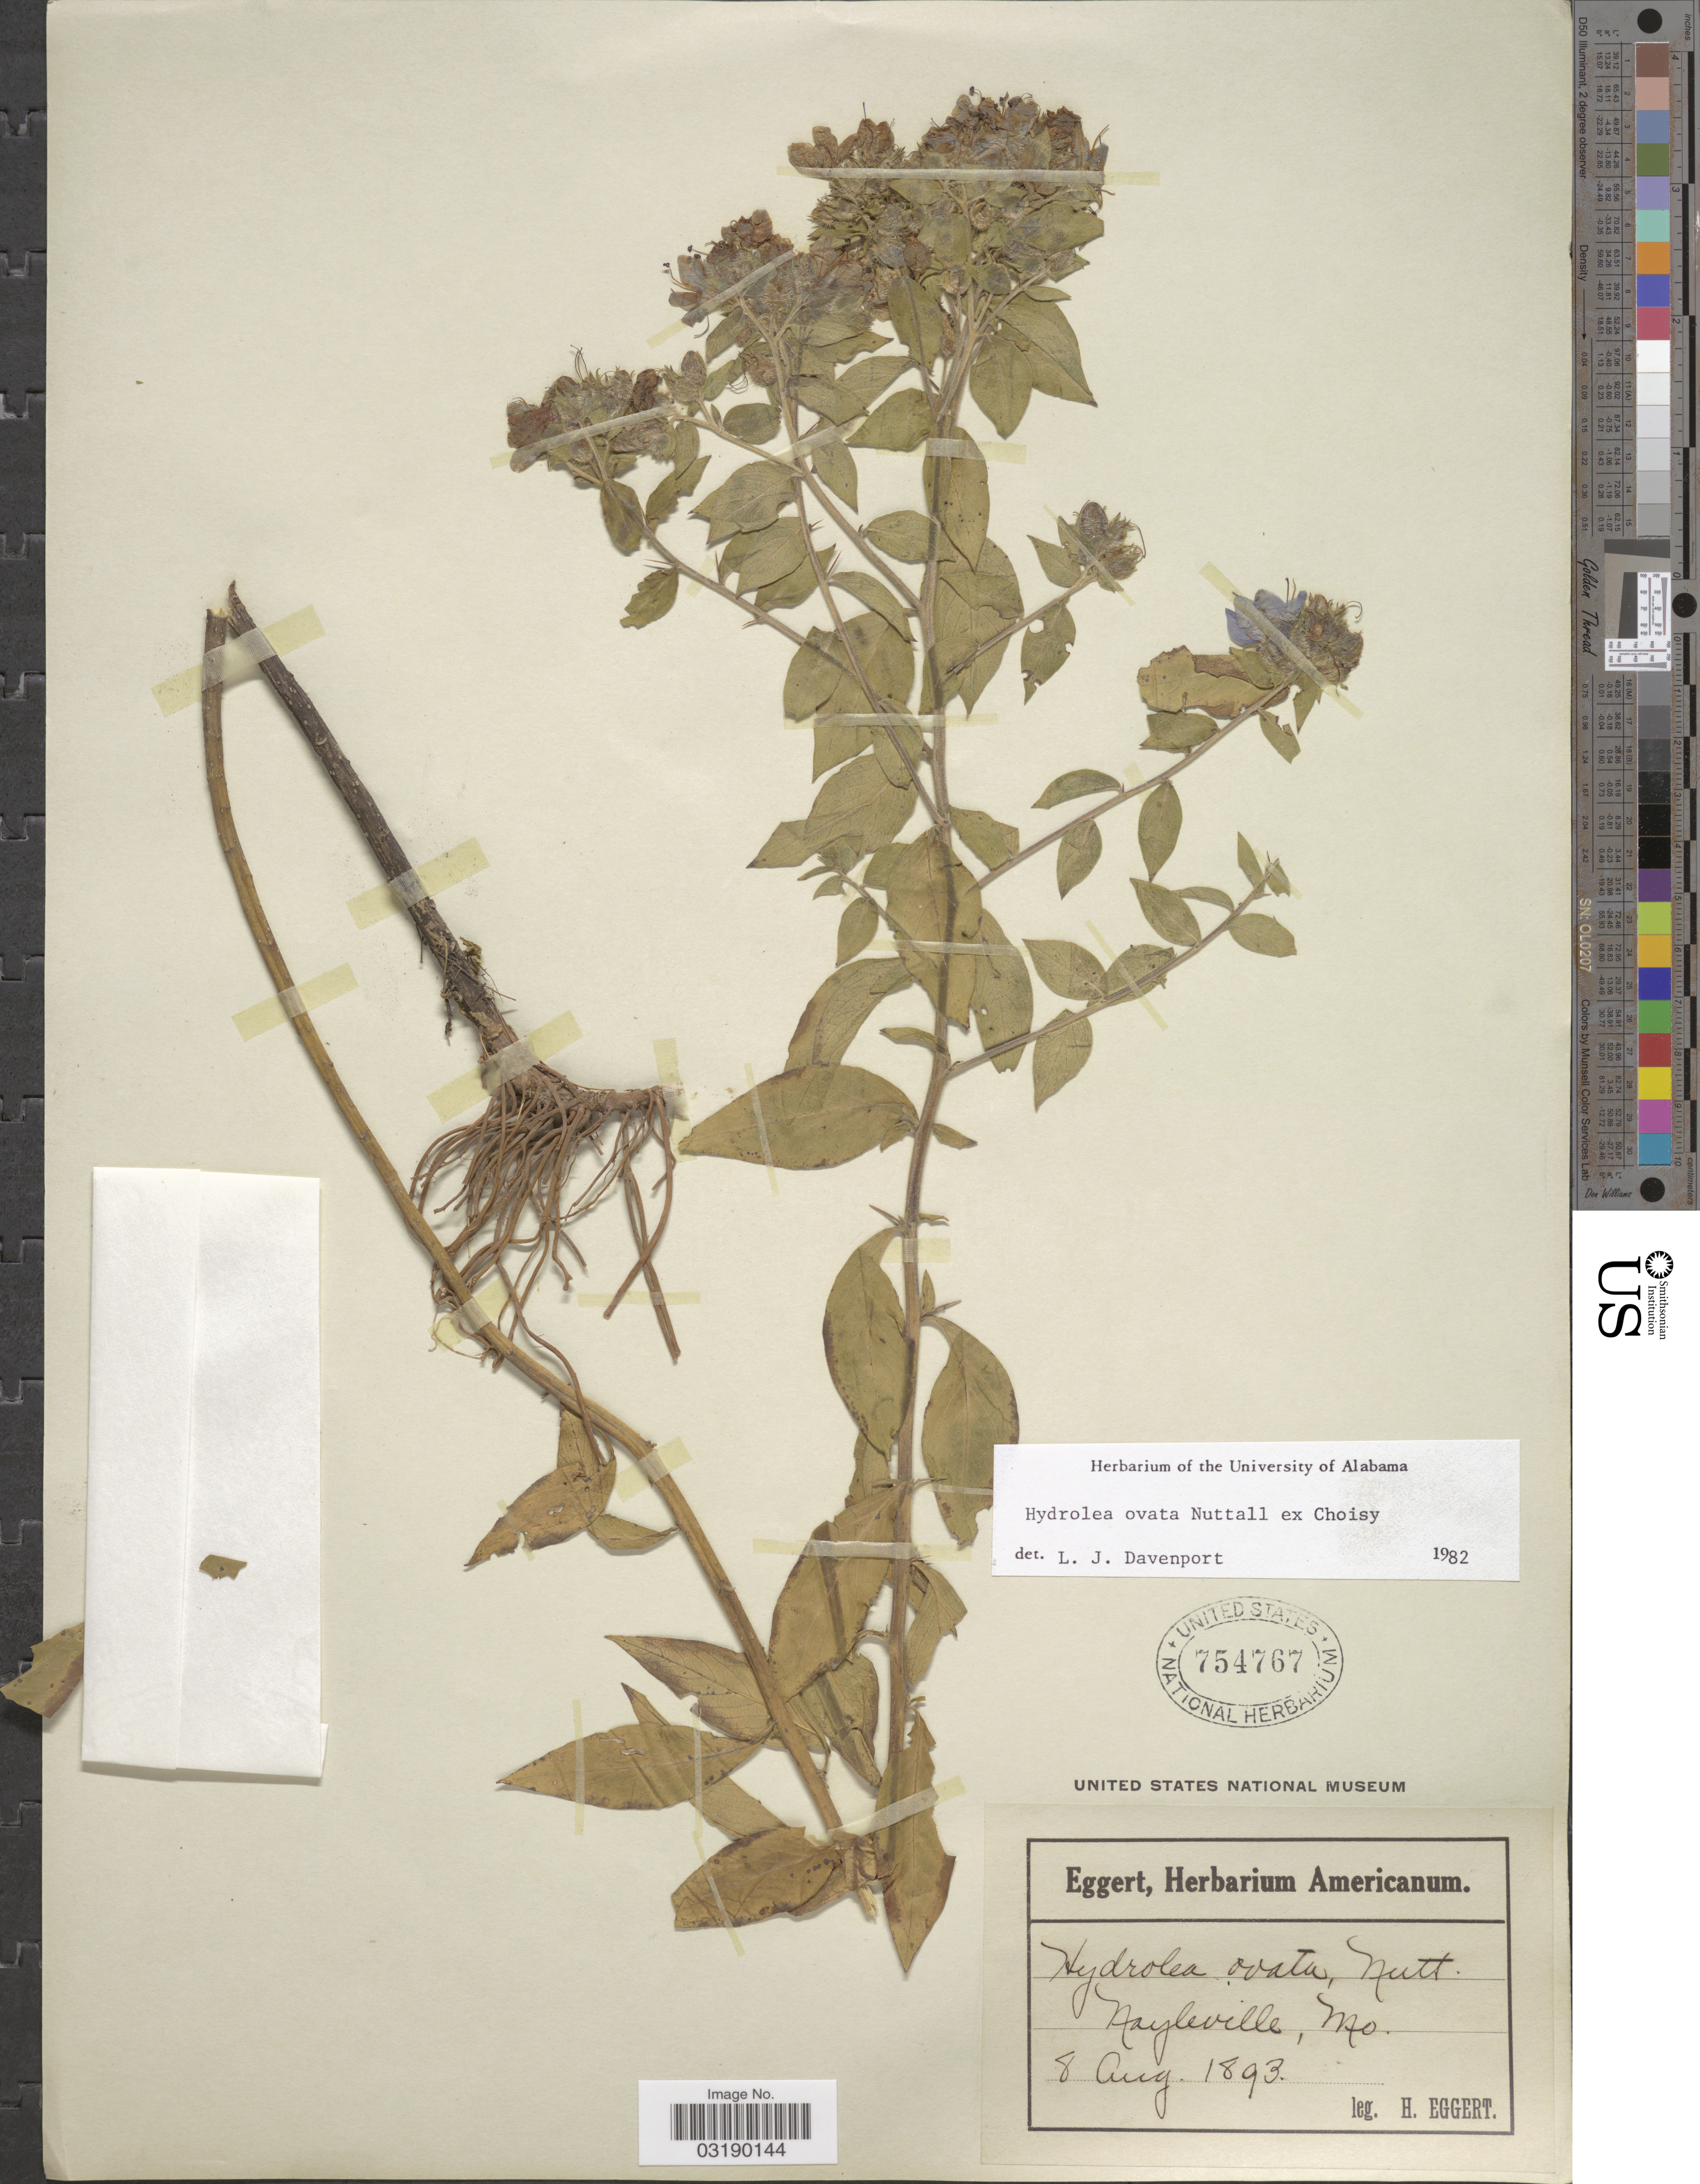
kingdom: Plantae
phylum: Tracheophyta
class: Magnoliopsida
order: Solanales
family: Hydroleaceae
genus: Hydrolea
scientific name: Hydrolea ovata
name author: Nutt. ex Choisy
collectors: H. Eggert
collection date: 1893-08-08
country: United States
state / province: Missouri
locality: Nayleville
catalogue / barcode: US 754767